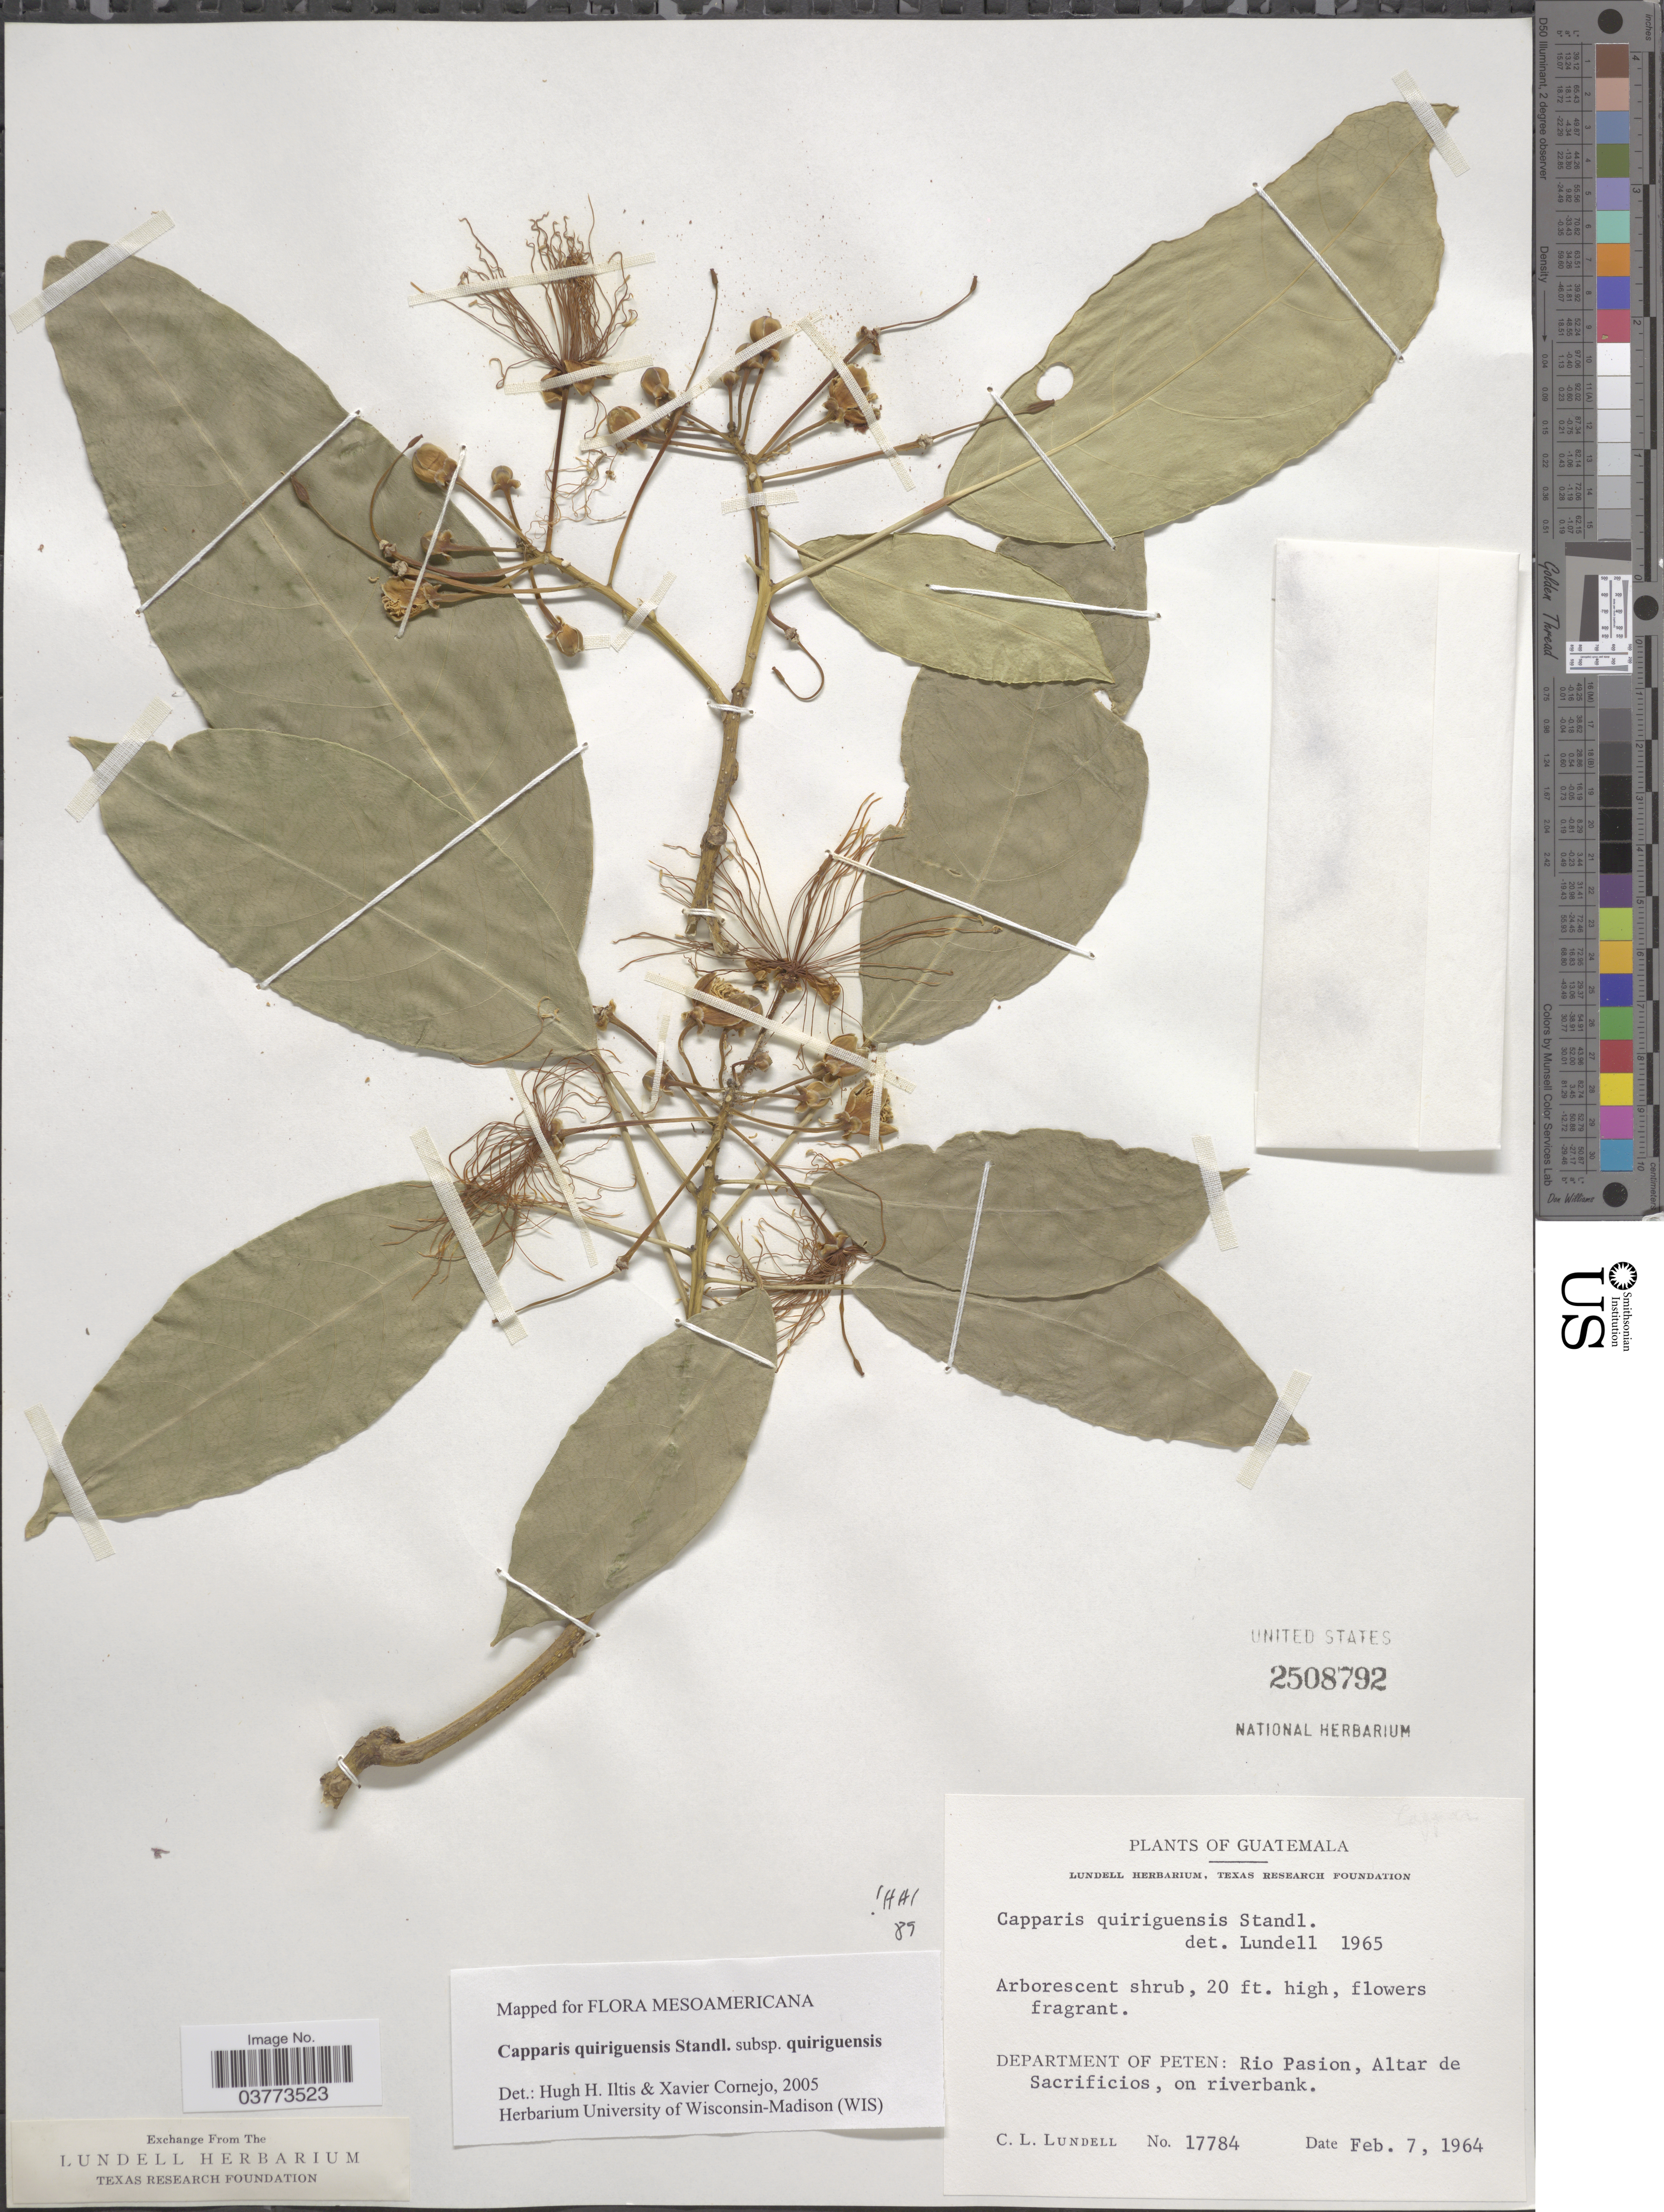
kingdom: Plantae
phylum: Tracheophyta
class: Magnoliopsida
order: Brassicales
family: Capparaceae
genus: Capparidastrum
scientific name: Capparidastrum quiriguense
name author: (Standl.) Iltis, H.H. & Cornejo, X.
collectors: C. L. Lundell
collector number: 17784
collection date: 1964-02-07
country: Guatemala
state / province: El Peten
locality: Department of Peten: Rio Pasion, Altar de Sacrificios, on riverbank.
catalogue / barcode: US 2508792